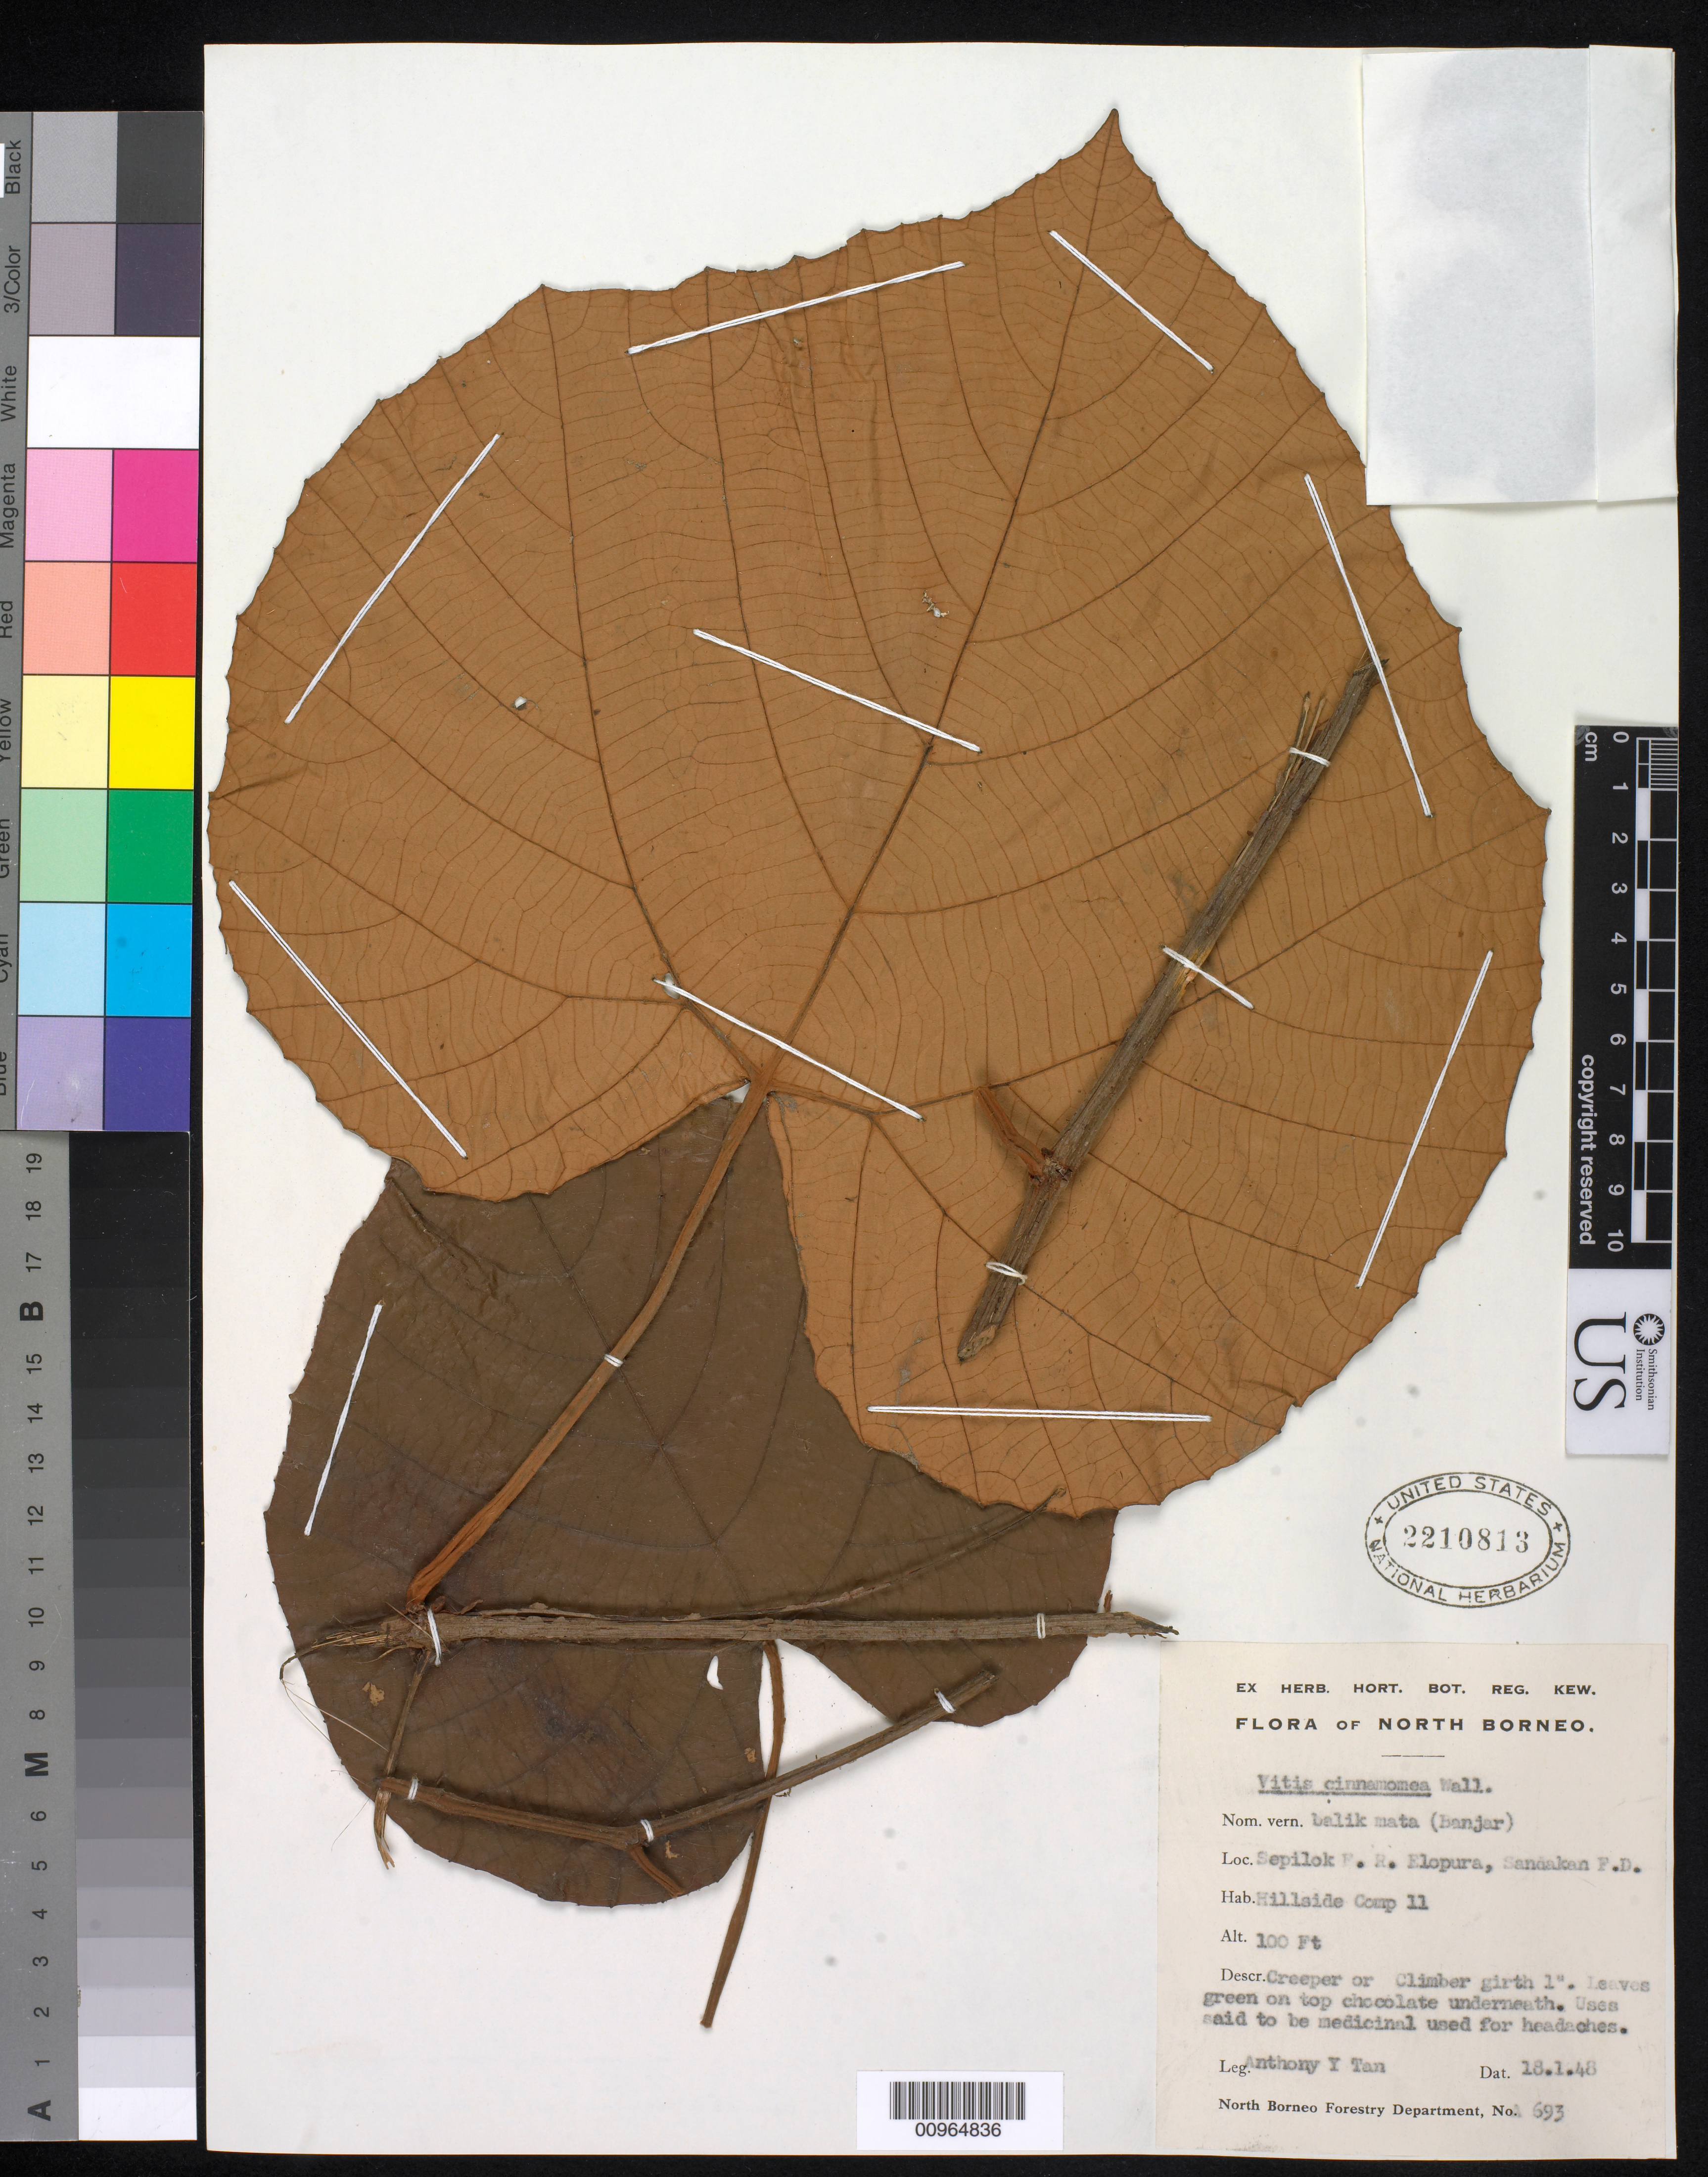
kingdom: Plantae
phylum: Tracheophyta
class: Magnoliopsida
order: Vitales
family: Vitaceae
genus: Vitis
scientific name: Vitis cinnamomea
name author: Wall.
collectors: A. Cuadra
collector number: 693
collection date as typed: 29 Mar 1948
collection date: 1948-03-29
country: Malaysia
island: Borneo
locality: Forest Dist. Membakut Simgei Mawau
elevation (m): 46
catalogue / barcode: US 2210813